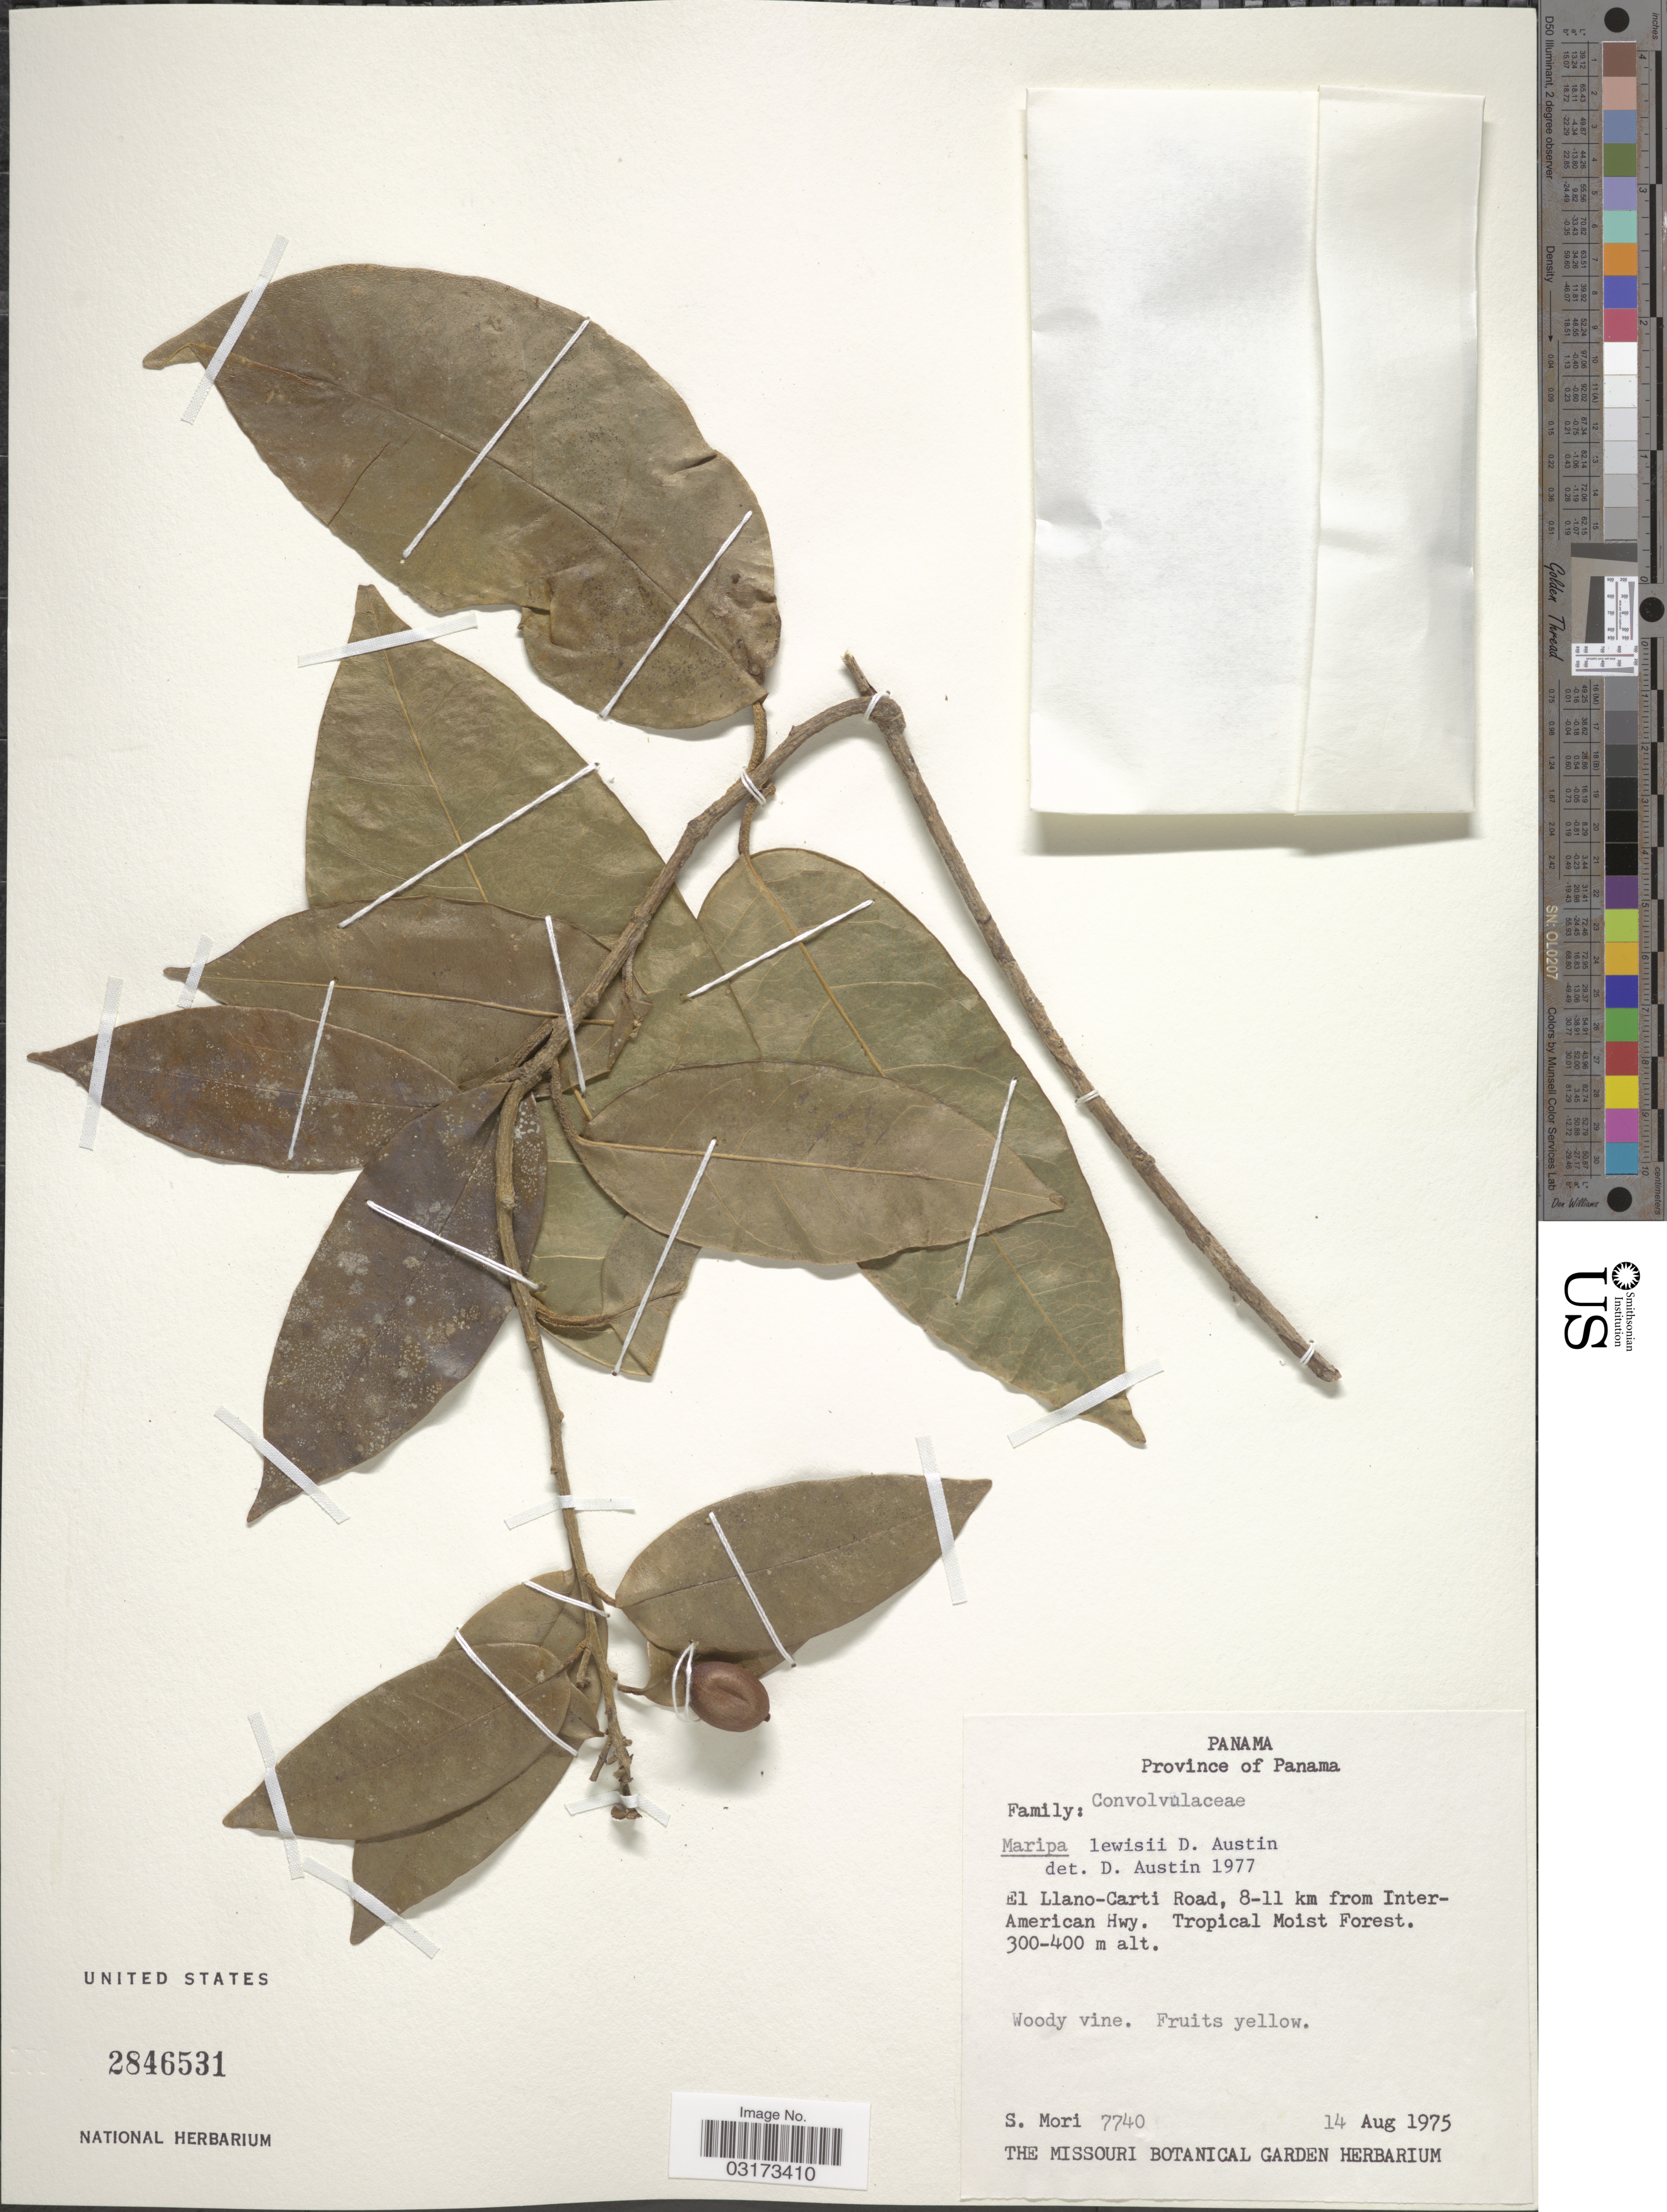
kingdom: Plantae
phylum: Tracheophyta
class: Magnoliopsida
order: Solanales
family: Convolvulaceae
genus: Maripa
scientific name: Maripa lewisii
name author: D.F. Austin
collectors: S. Mori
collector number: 7740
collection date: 1975-08-14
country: Panama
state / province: Panamá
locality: El Llano-Carti Road, 8-11 km from Inter-American Hwy. Tropical Moist Forest.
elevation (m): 300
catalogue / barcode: US 2846531